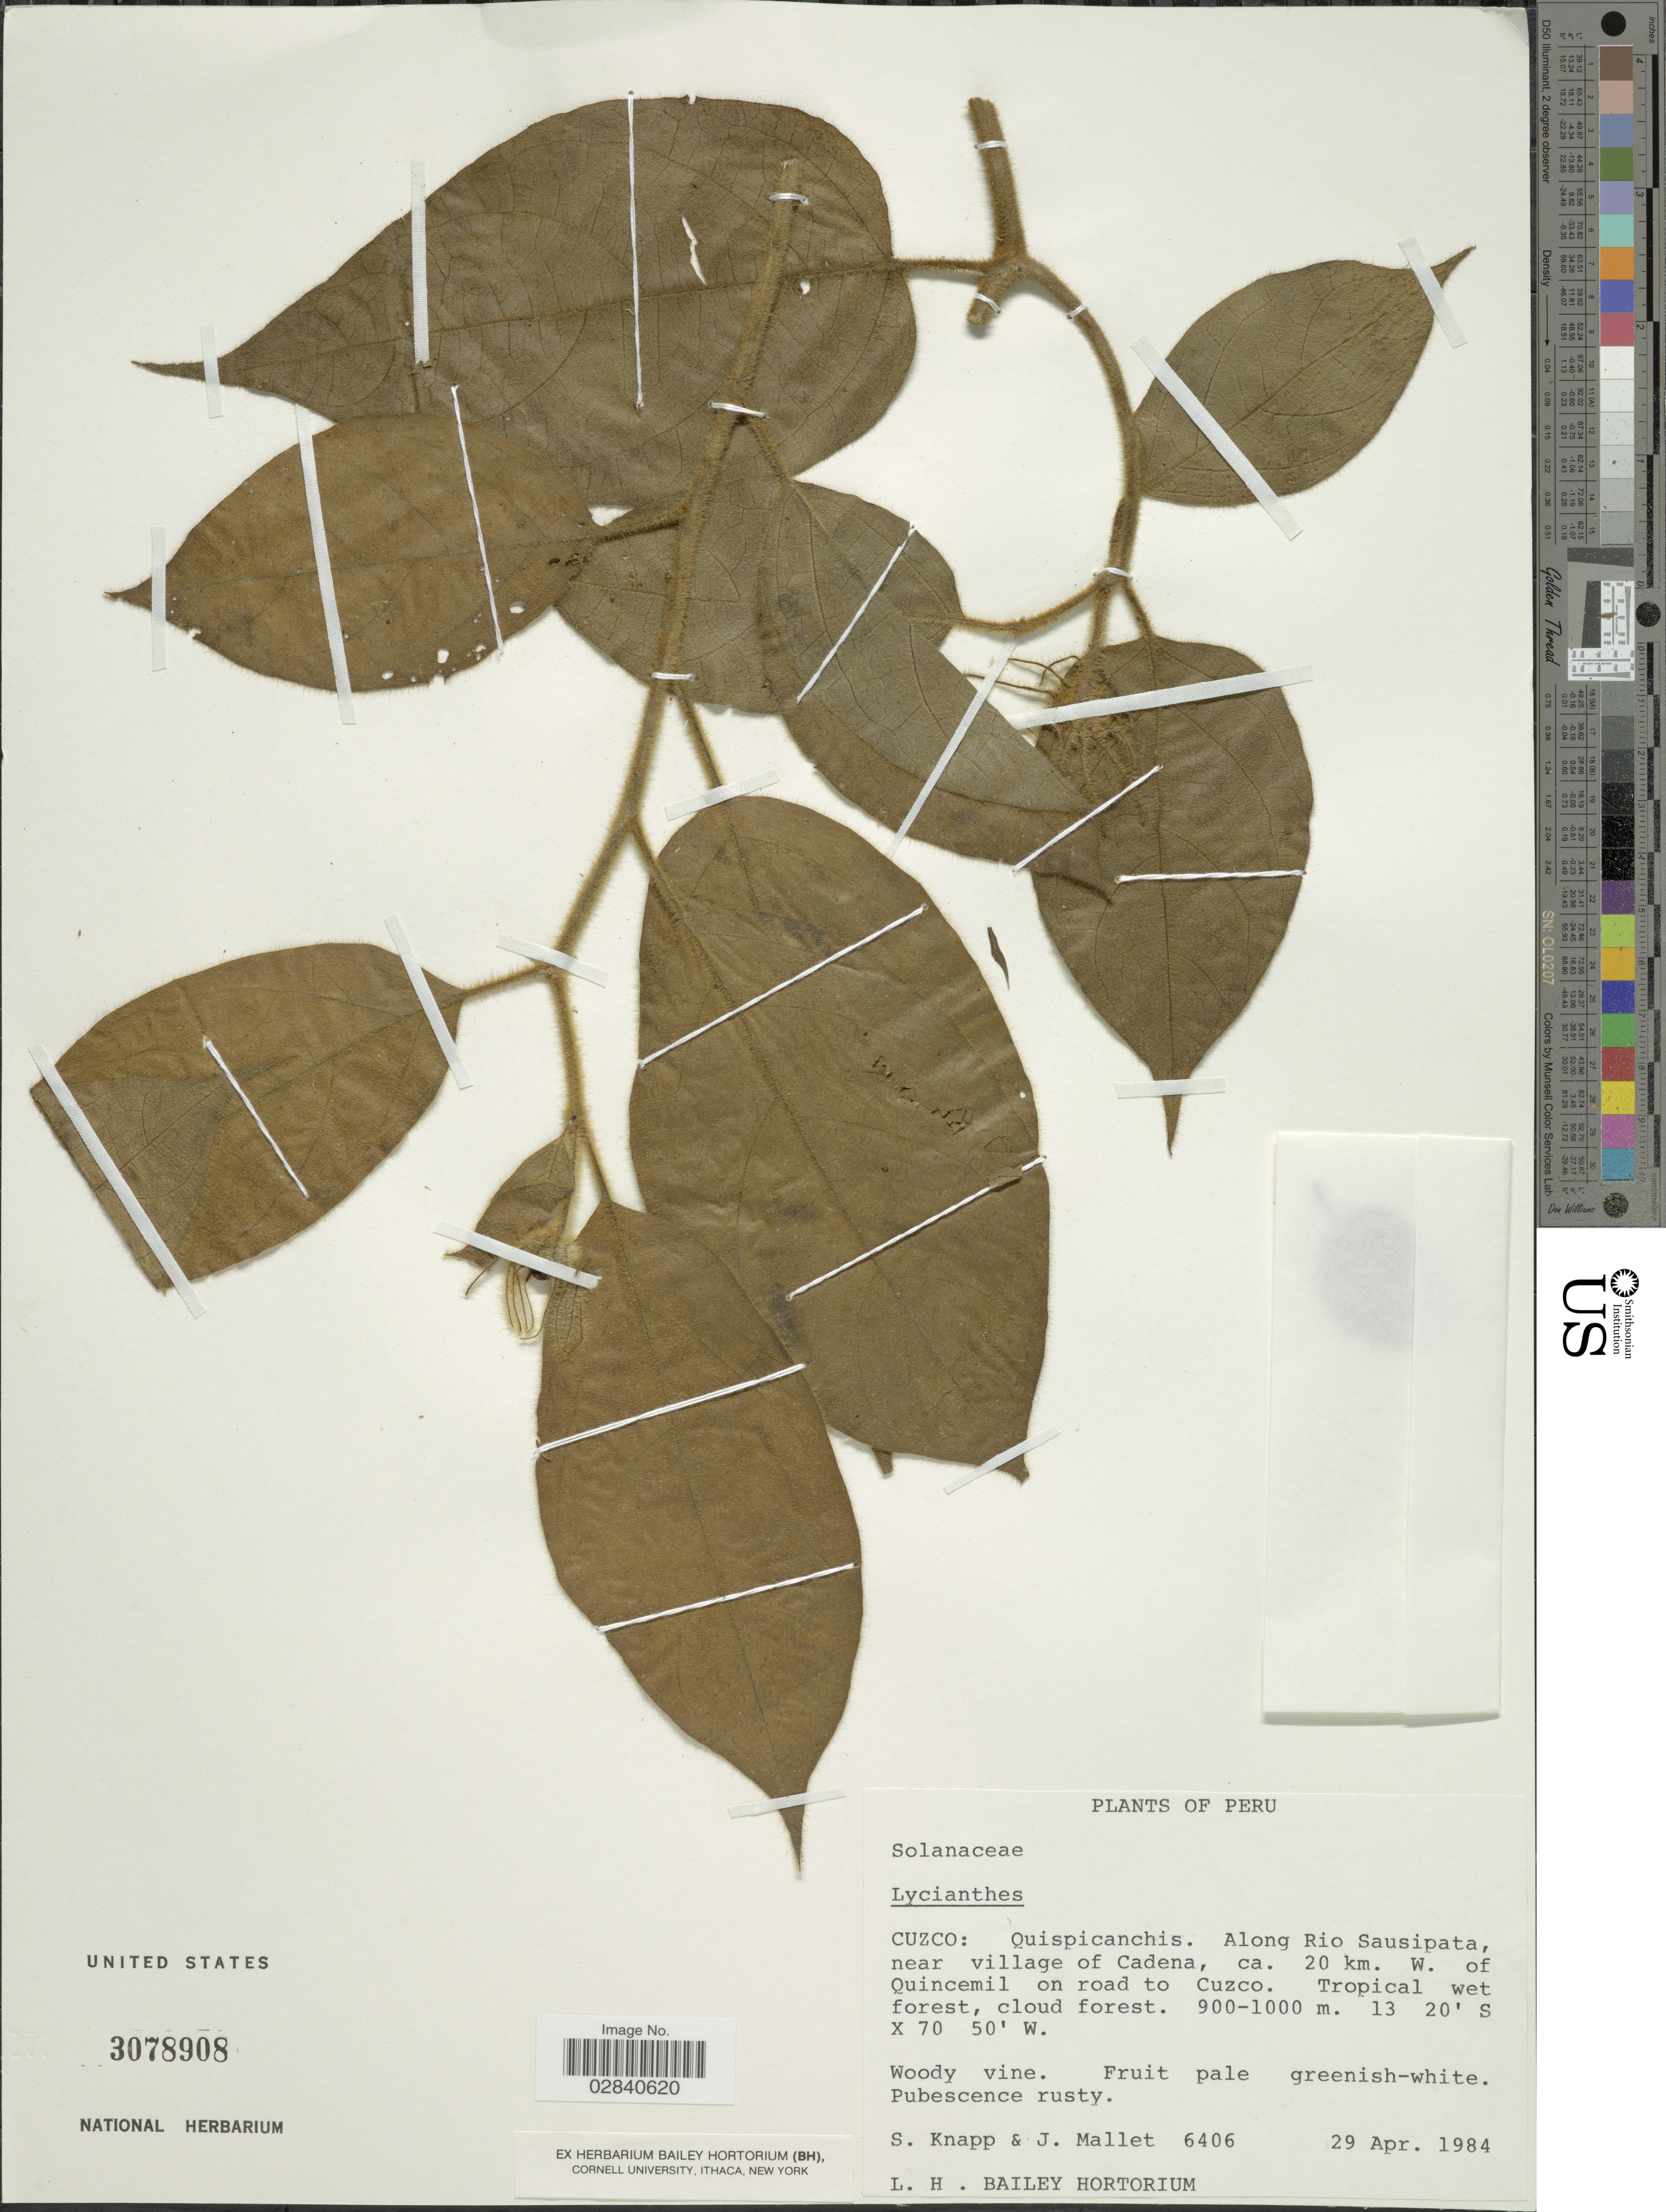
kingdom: Plantae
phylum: Tracheophyta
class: Magnoliopsida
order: Solanales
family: Solanaceae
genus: Lycianthes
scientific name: Lycianthes sp.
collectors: S. Knapp & J. Mallet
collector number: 6406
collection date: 1984-04-29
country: Peru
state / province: Cusco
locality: Cuzco: Quispicanchis, Along Rio Sausipata, near village of Cadena, ca. 20 km. W. of Quincemil on road to Cuzco.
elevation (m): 900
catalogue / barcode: US 3078908